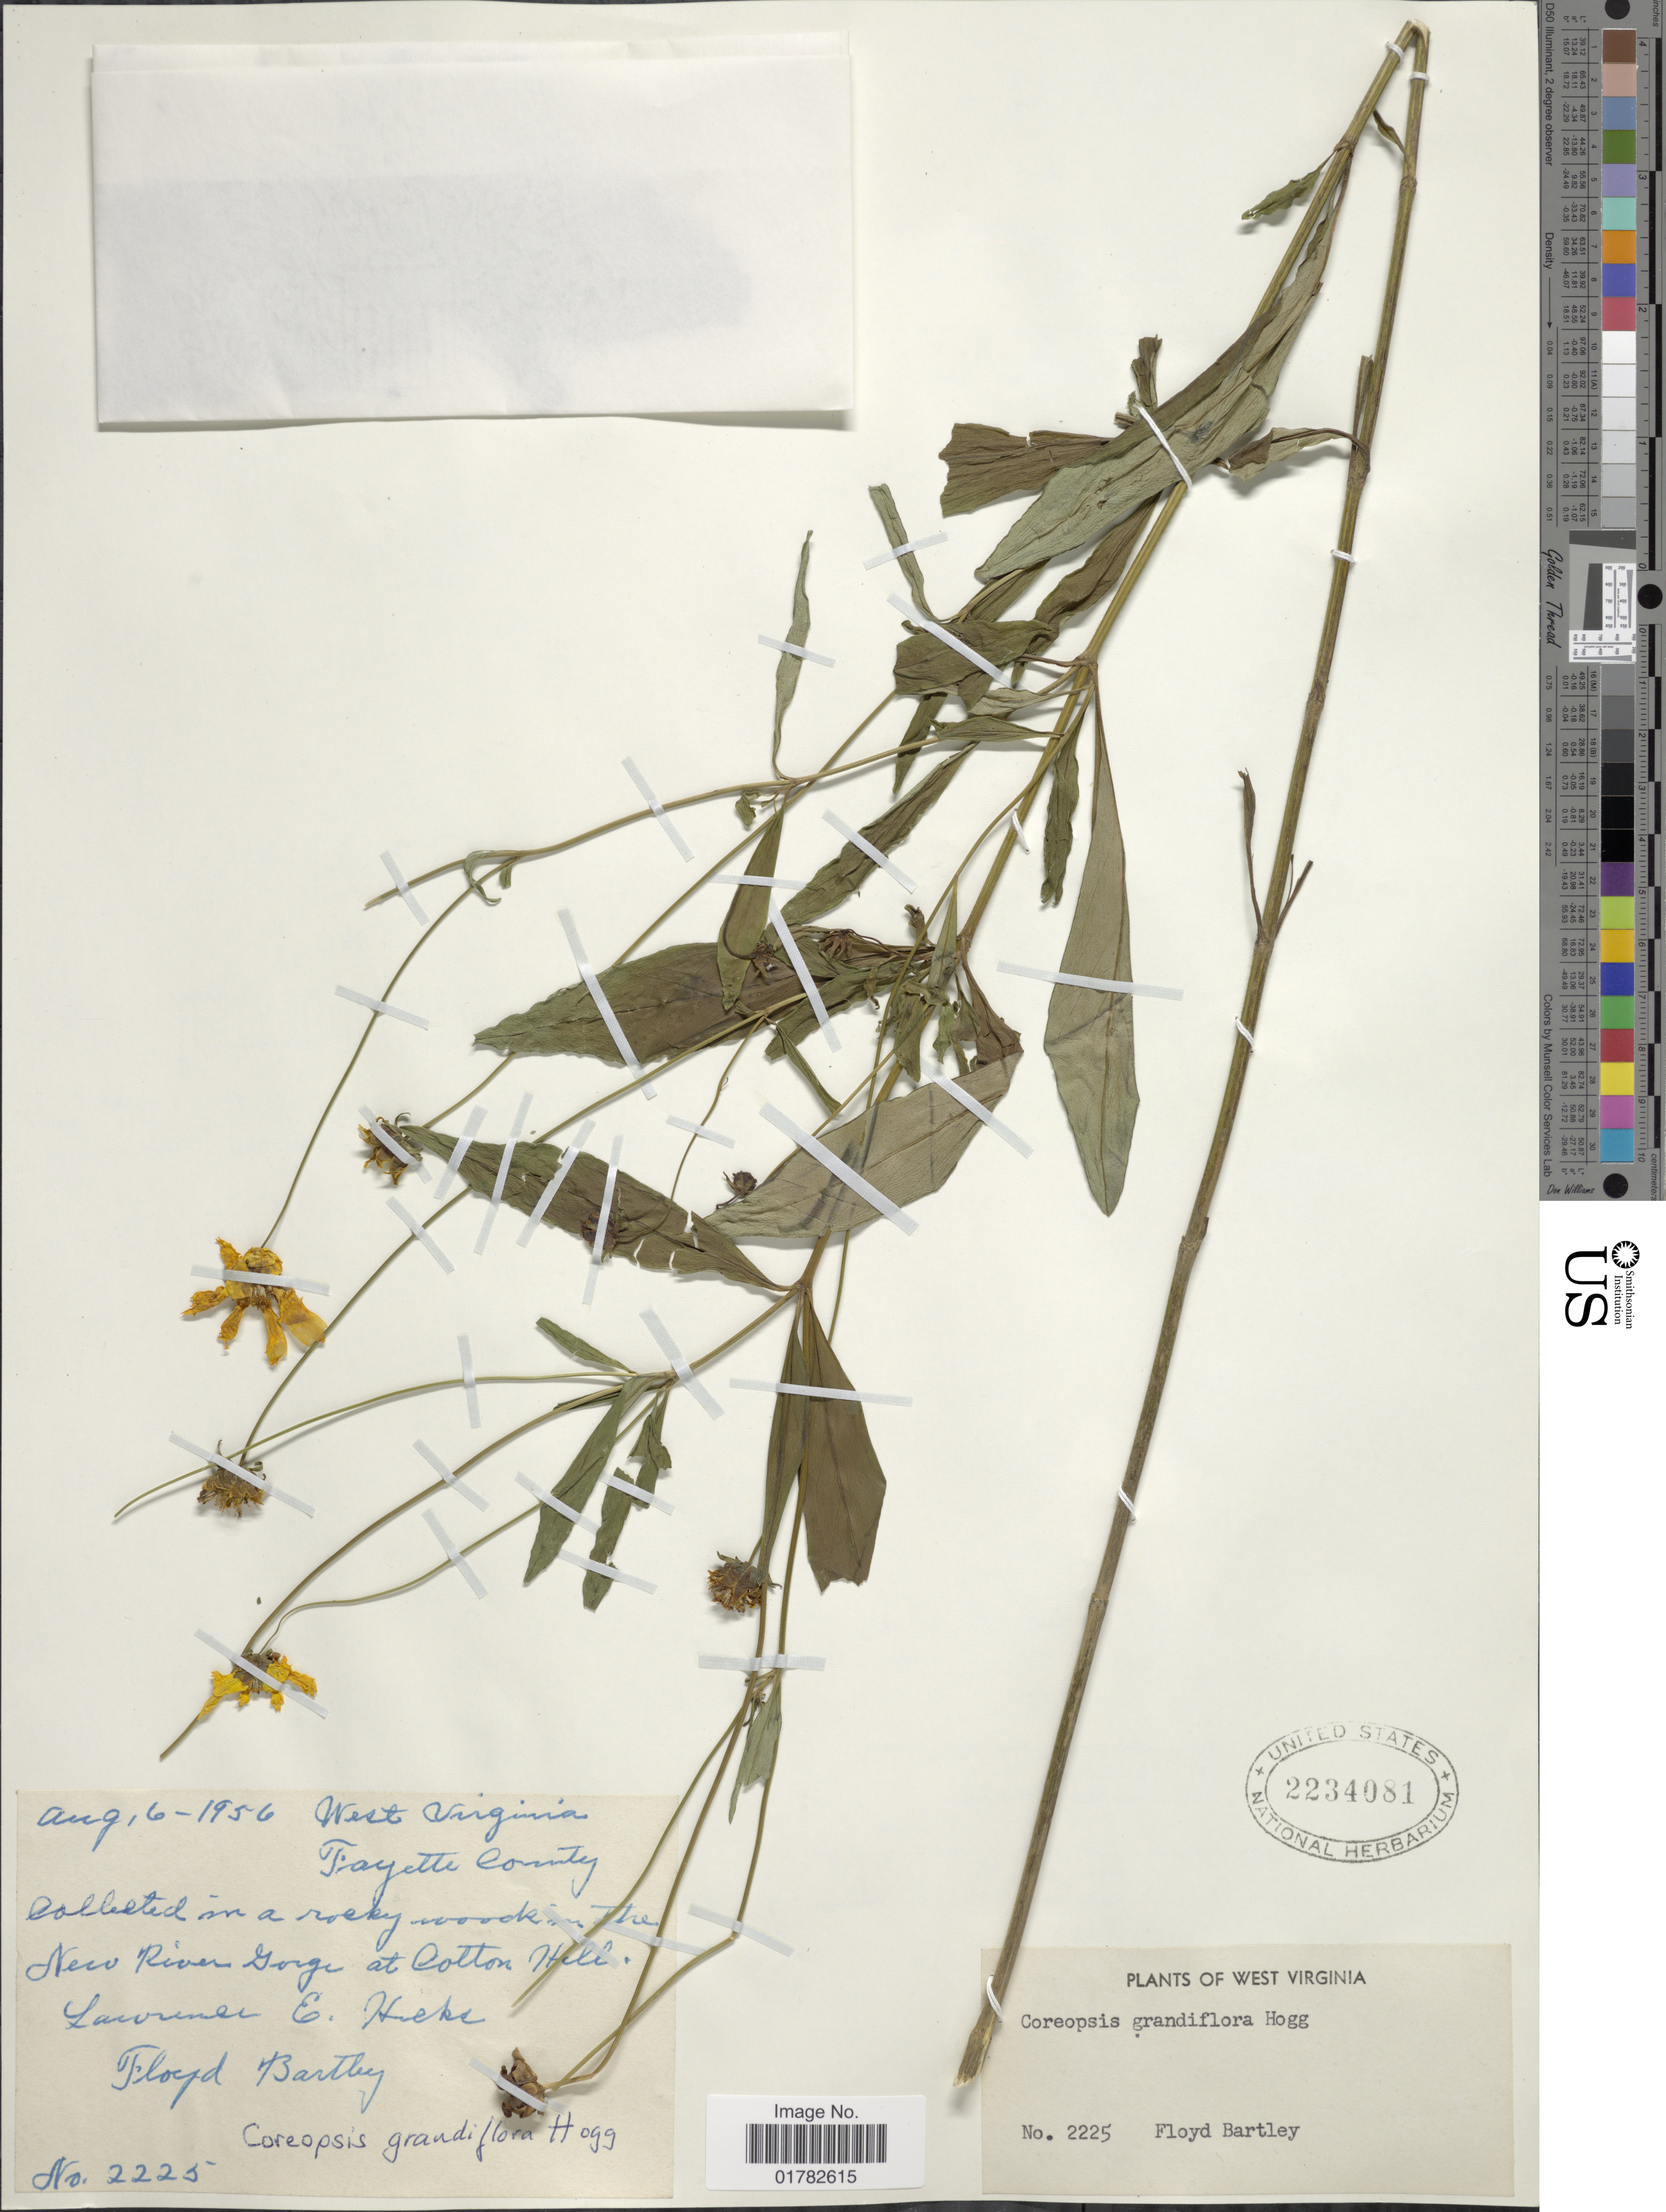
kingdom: Plantae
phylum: Tracheophyta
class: Magnoliopsida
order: Asterales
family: Asteraceae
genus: Coreopsis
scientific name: Coreopsis grandiflora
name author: Nutt.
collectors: F. Bartley & L. E. Hicks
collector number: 2225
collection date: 1956-08-06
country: United States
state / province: West Virginia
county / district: Fayette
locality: Fayette County, rocky woods int he New River Gorge at Cotton Hill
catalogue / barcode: US 2234081